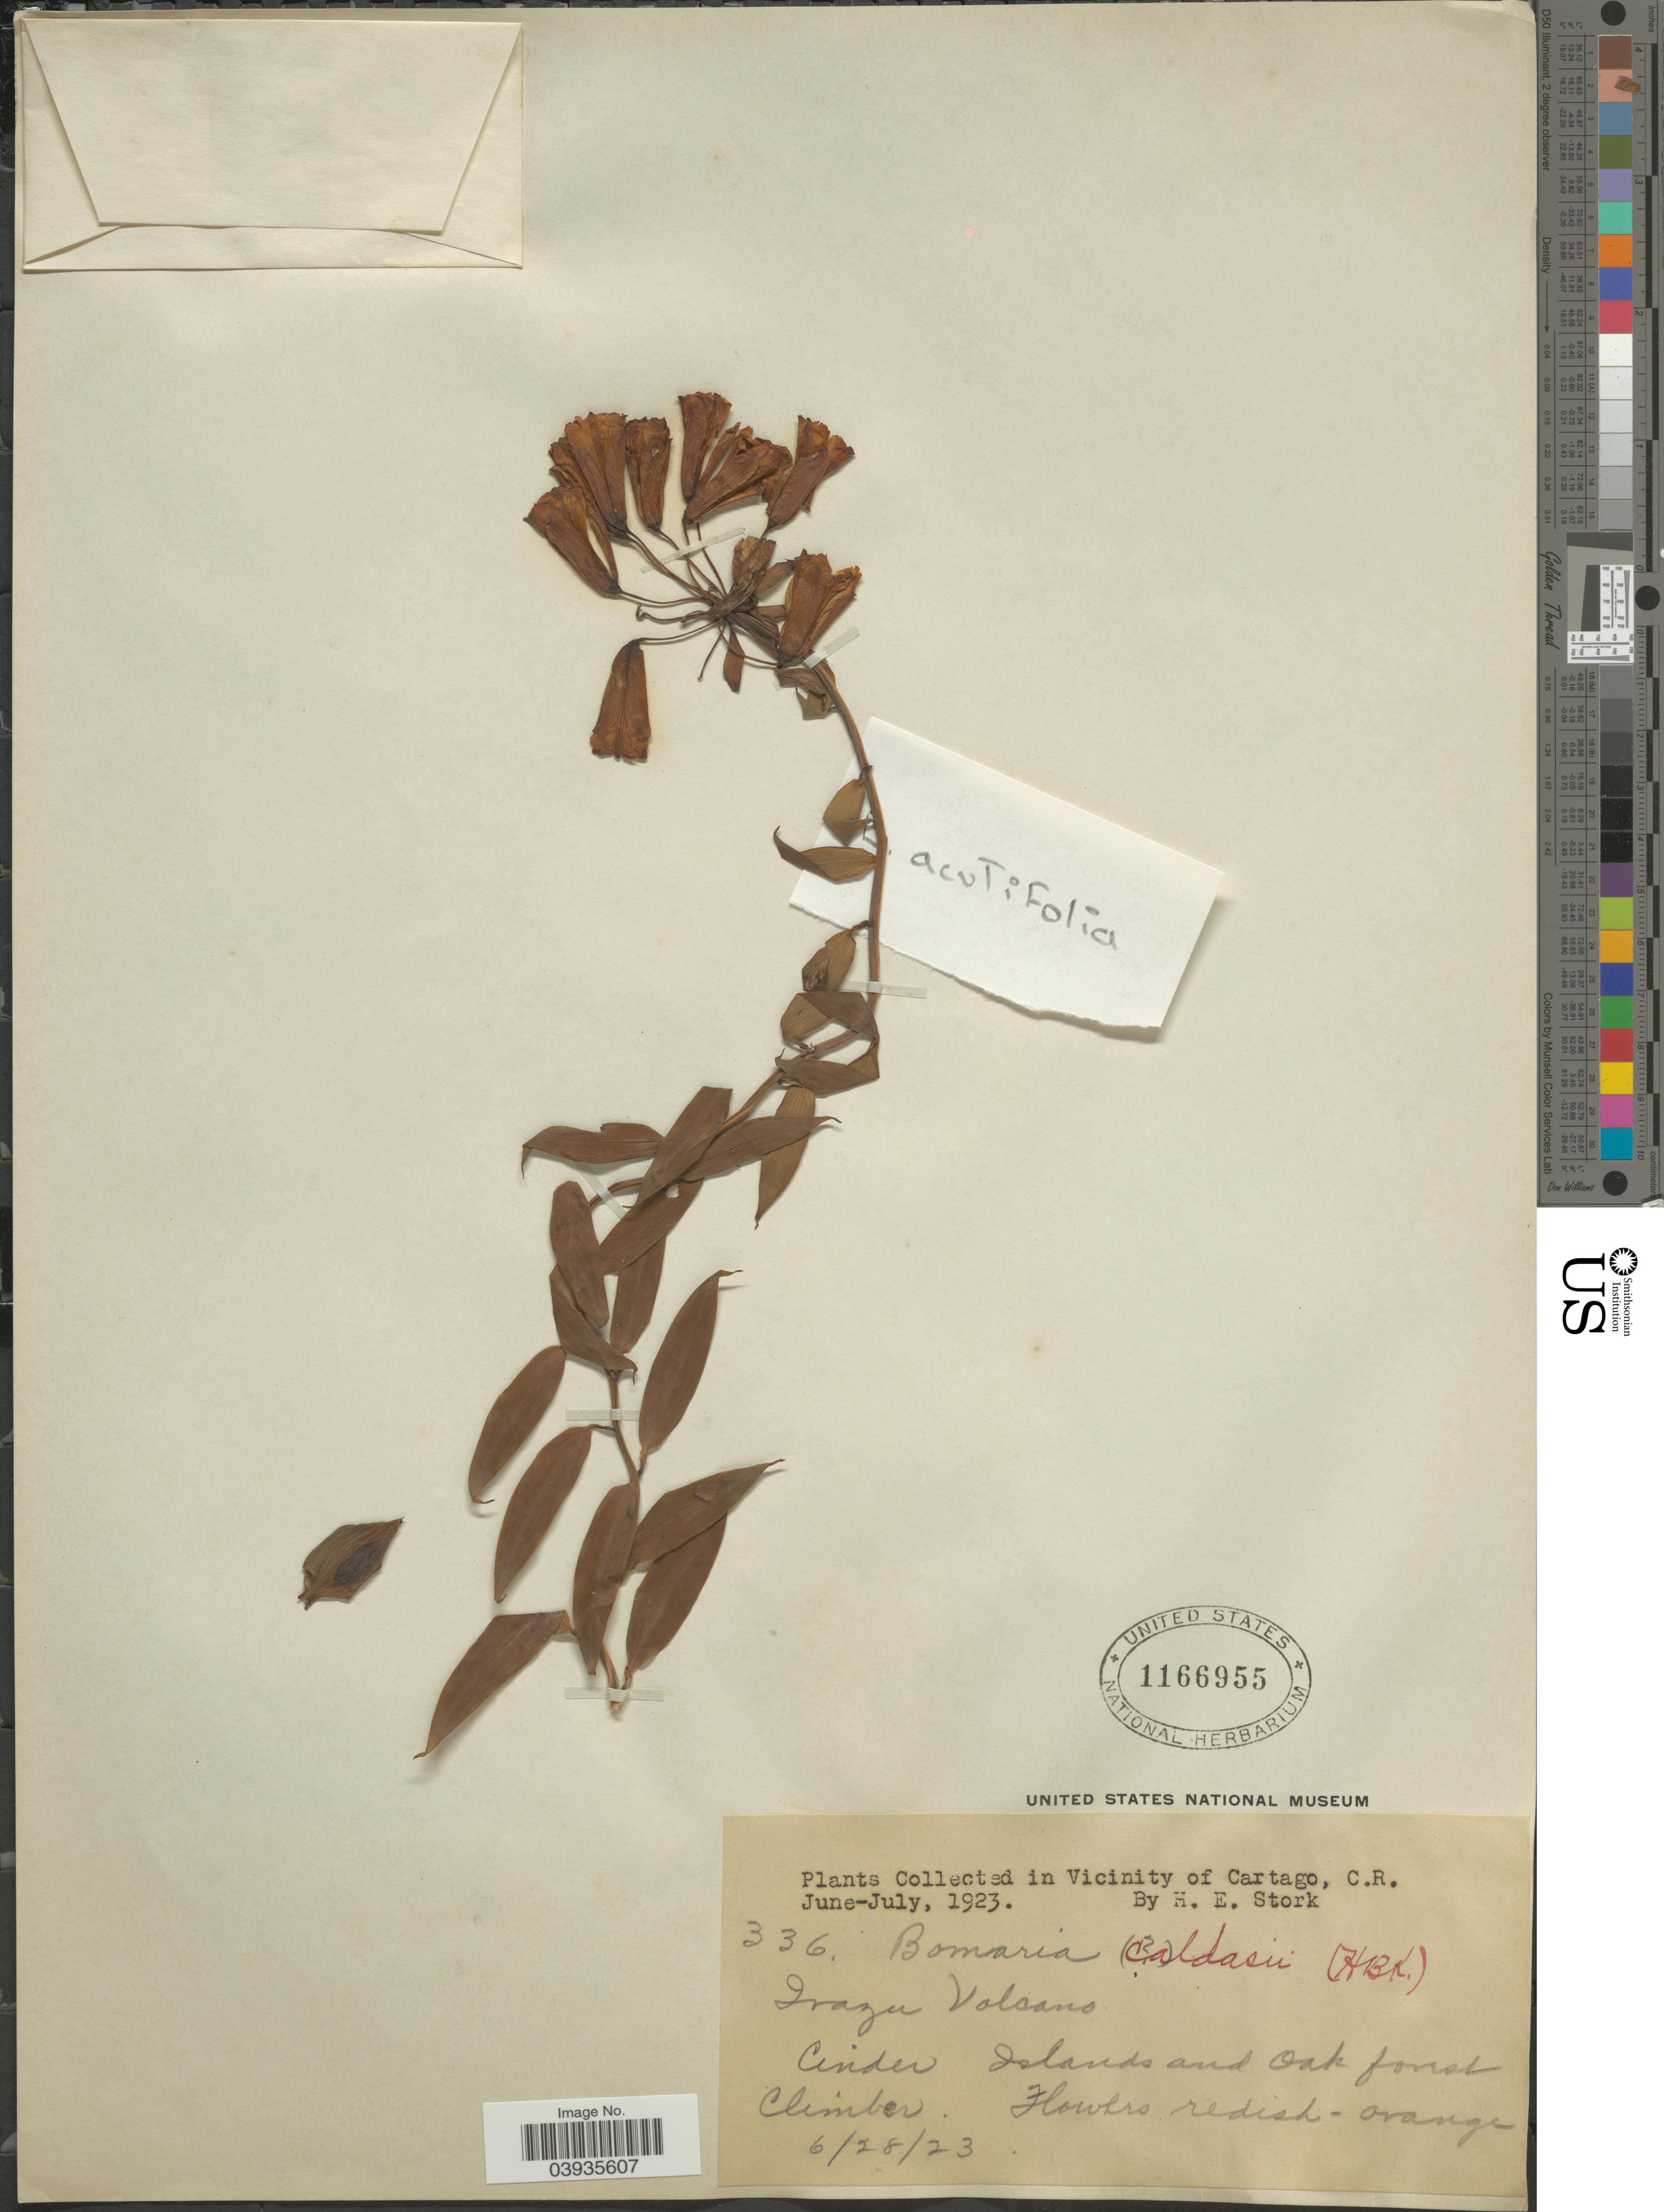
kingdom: Plantae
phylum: Tracheophyta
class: Liliopsida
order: Liliales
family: Alstroemeriaceae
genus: Bomarea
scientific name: Bomarea caldasii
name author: (Kunth) Asch. & Graebener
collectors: H. E. Stork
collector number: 336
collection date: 1923-06-28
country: Costa Rica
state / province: Cartago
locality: In Vicinity of Cartago. Irazu Volcano.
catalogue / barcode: US 1166955